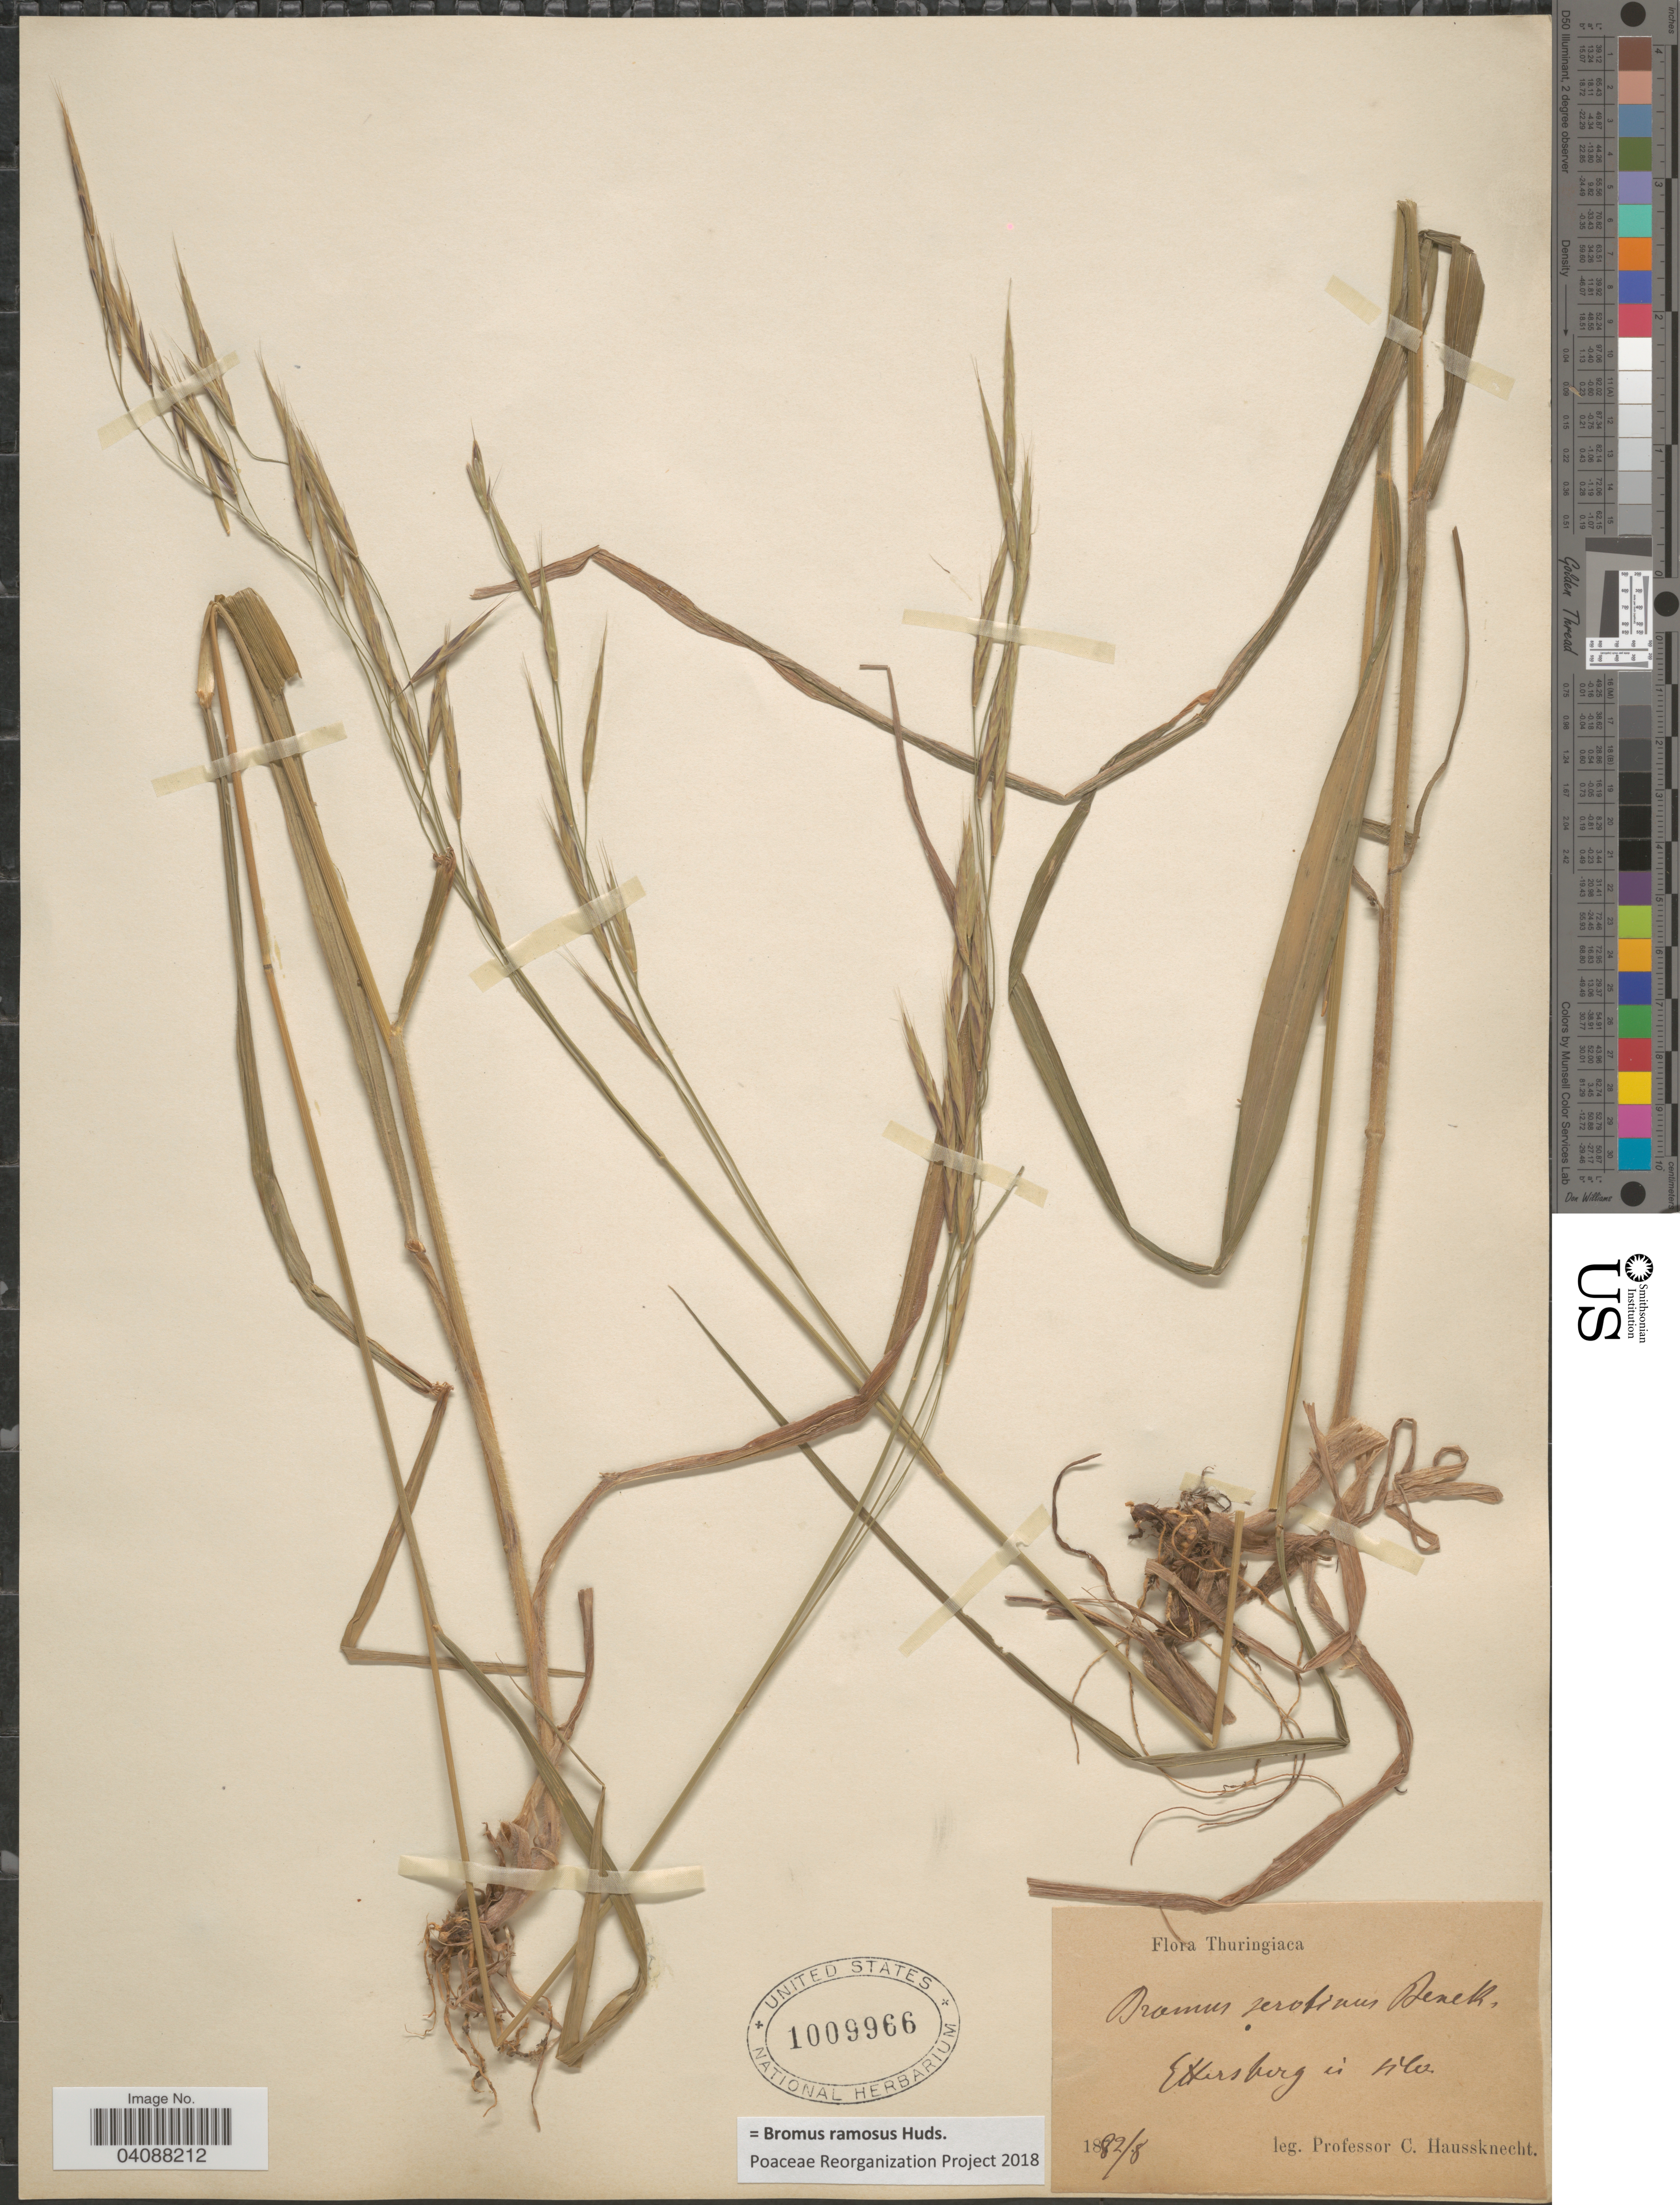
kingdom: Plantae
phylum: Tracheophyta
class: Liliopsida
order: Poales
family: Poaceae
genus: Bromus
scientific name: Bromus ramosus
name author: Huds.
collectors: C. Haussknecht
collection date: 1882-08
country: Germany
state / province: Thuringia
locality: Thuringiaca. Ettersberg in silv.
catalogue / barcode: US 1009966